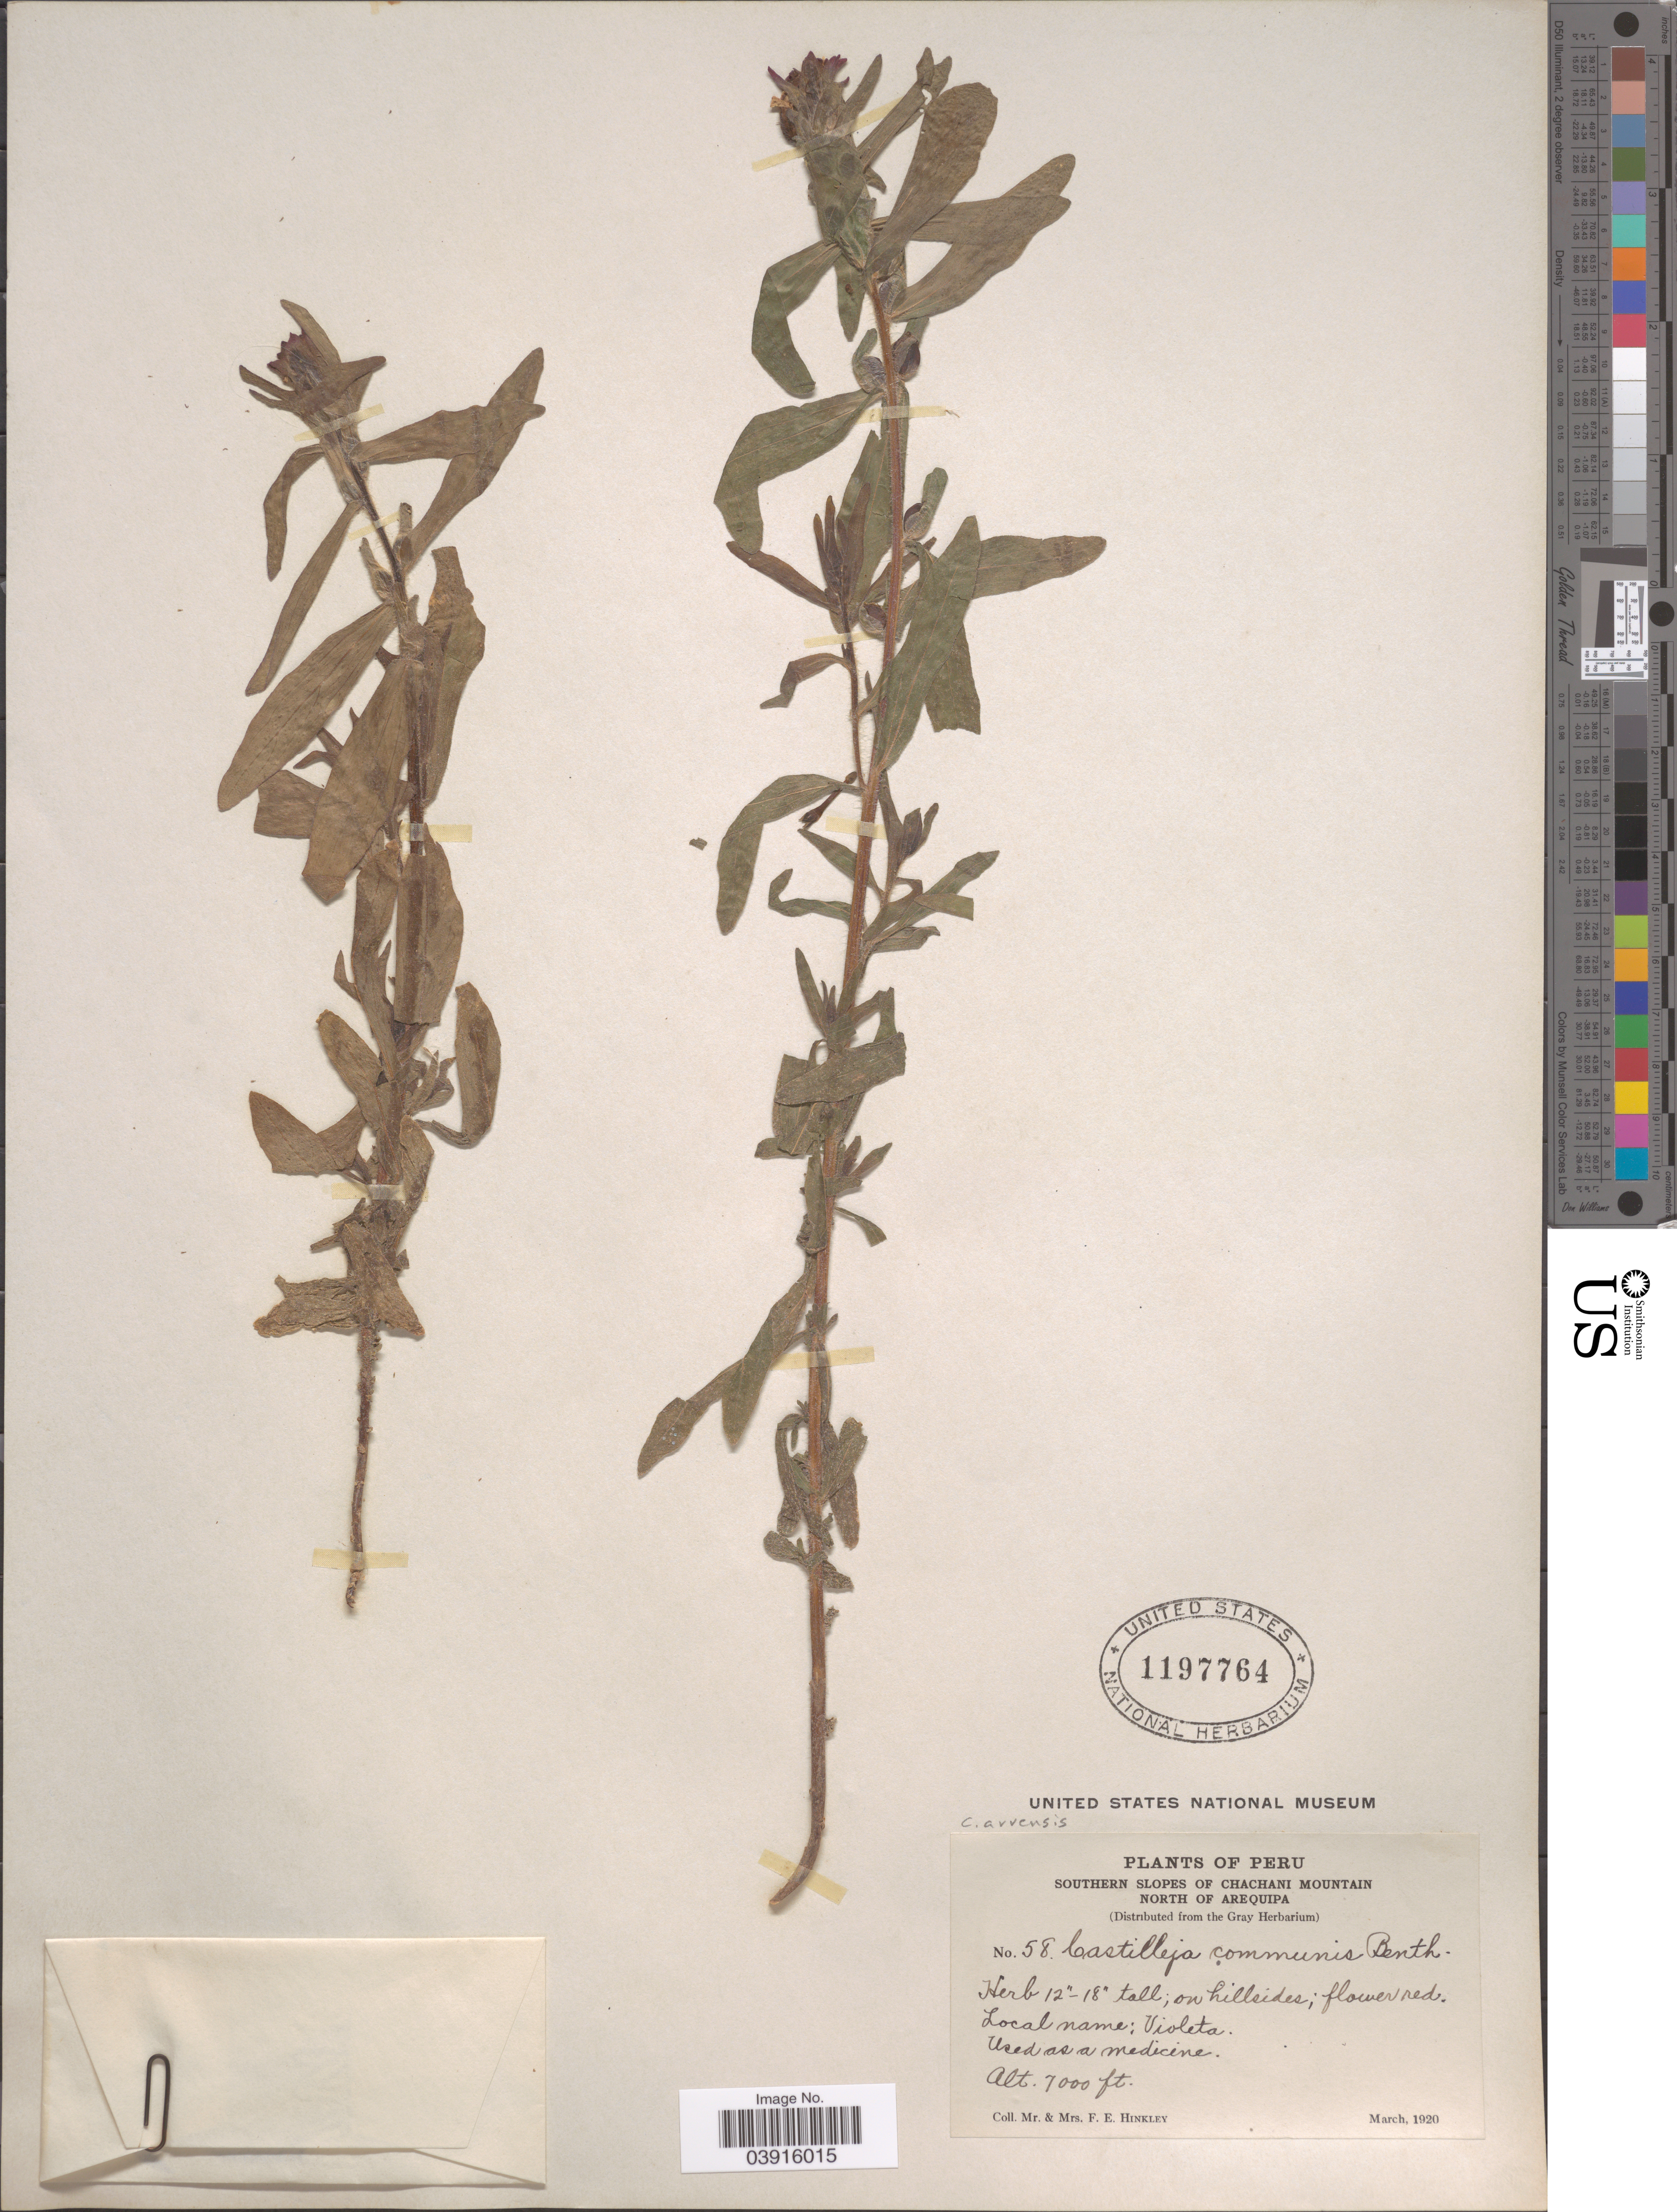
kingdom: Plantae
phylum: Tracheophyta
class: Magnoliopsida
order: Lamiales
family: Orobanchaceae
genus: Castilleja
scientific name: Castilleja arvensis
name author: Schltdl. & Cham.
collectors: F. Hinkley & F. Hinkley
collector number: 58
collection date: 1920-03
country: Peru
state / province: Arequipa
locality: Southern slopes of Chachani Mountain, North of Arequipa.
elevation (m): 2134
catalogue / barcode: US 1197764